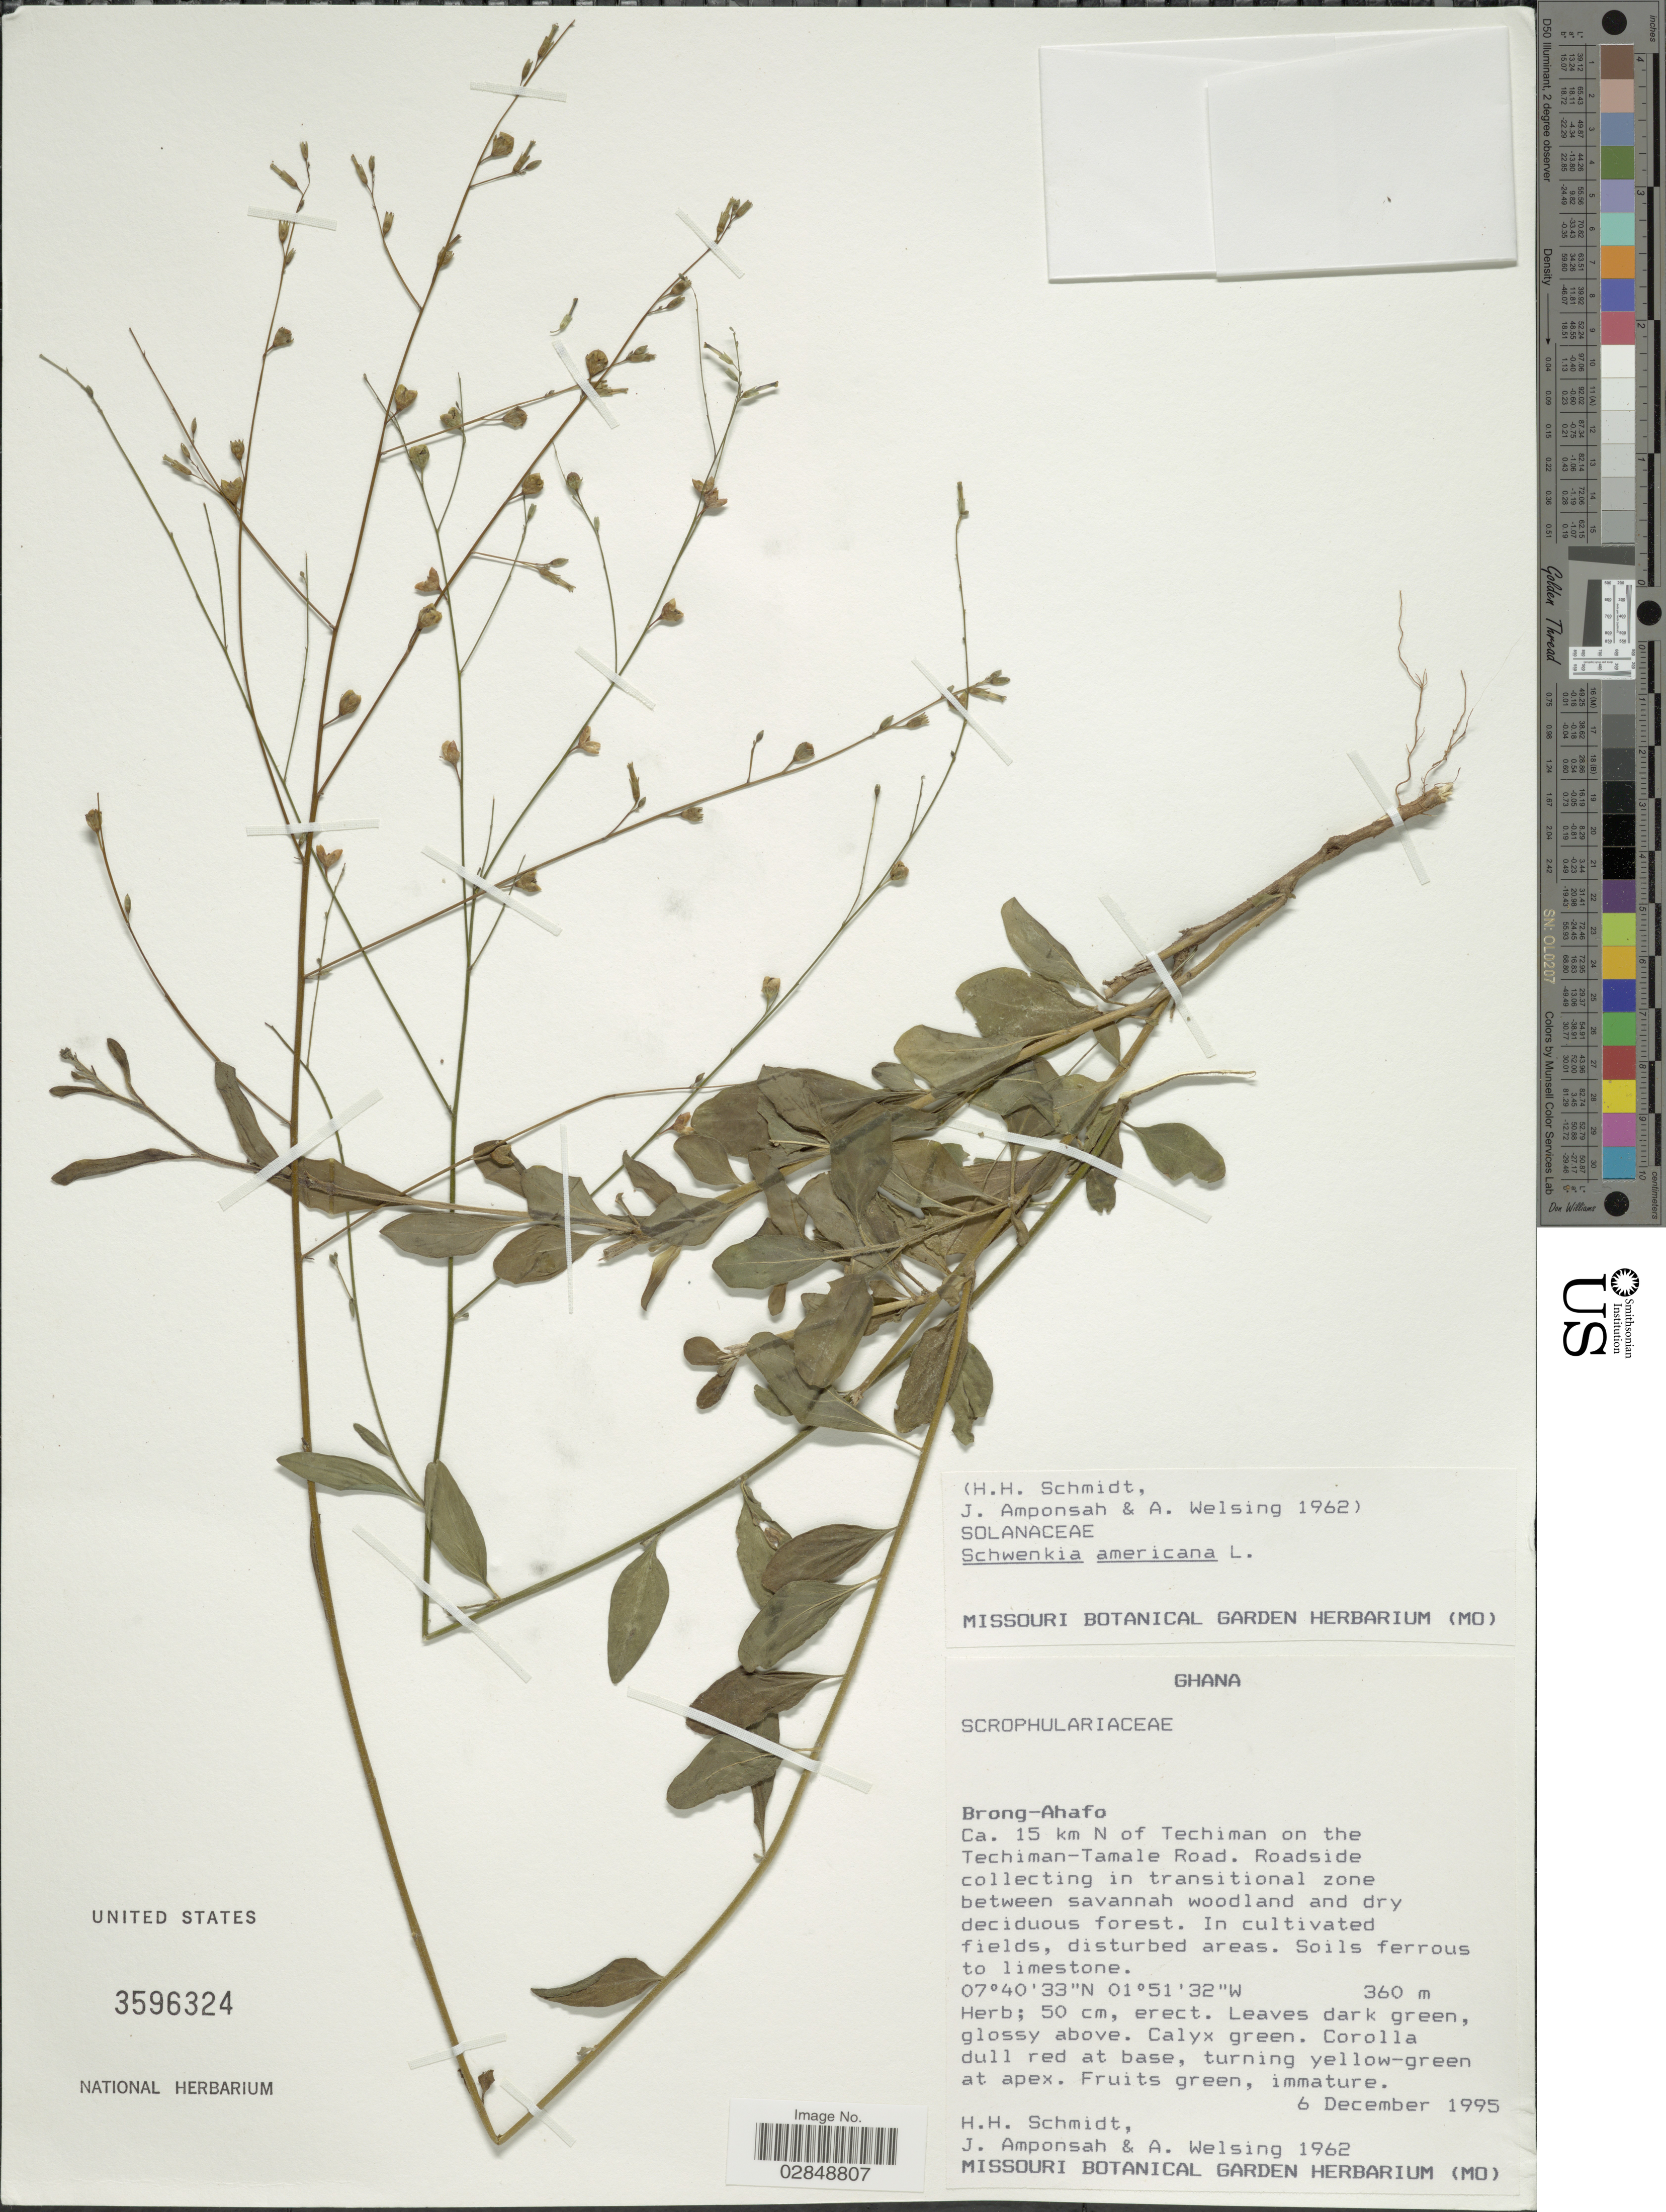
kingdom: Plantae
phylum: Tracheophyta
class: Magnoliopsida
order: Solanales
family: Solanaceae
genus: Schwenckia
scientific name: Schwenckia americana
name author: L.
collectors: H. H. Schmidt, J. Amponsah & A. Welsing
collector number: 1962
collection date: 1995-12-06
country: Ghana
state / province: Brong-Ahafo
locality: Ca. 15 km N of Techiman on the Techiman-Tamale Road.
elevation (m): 360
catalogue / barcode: US 3596324